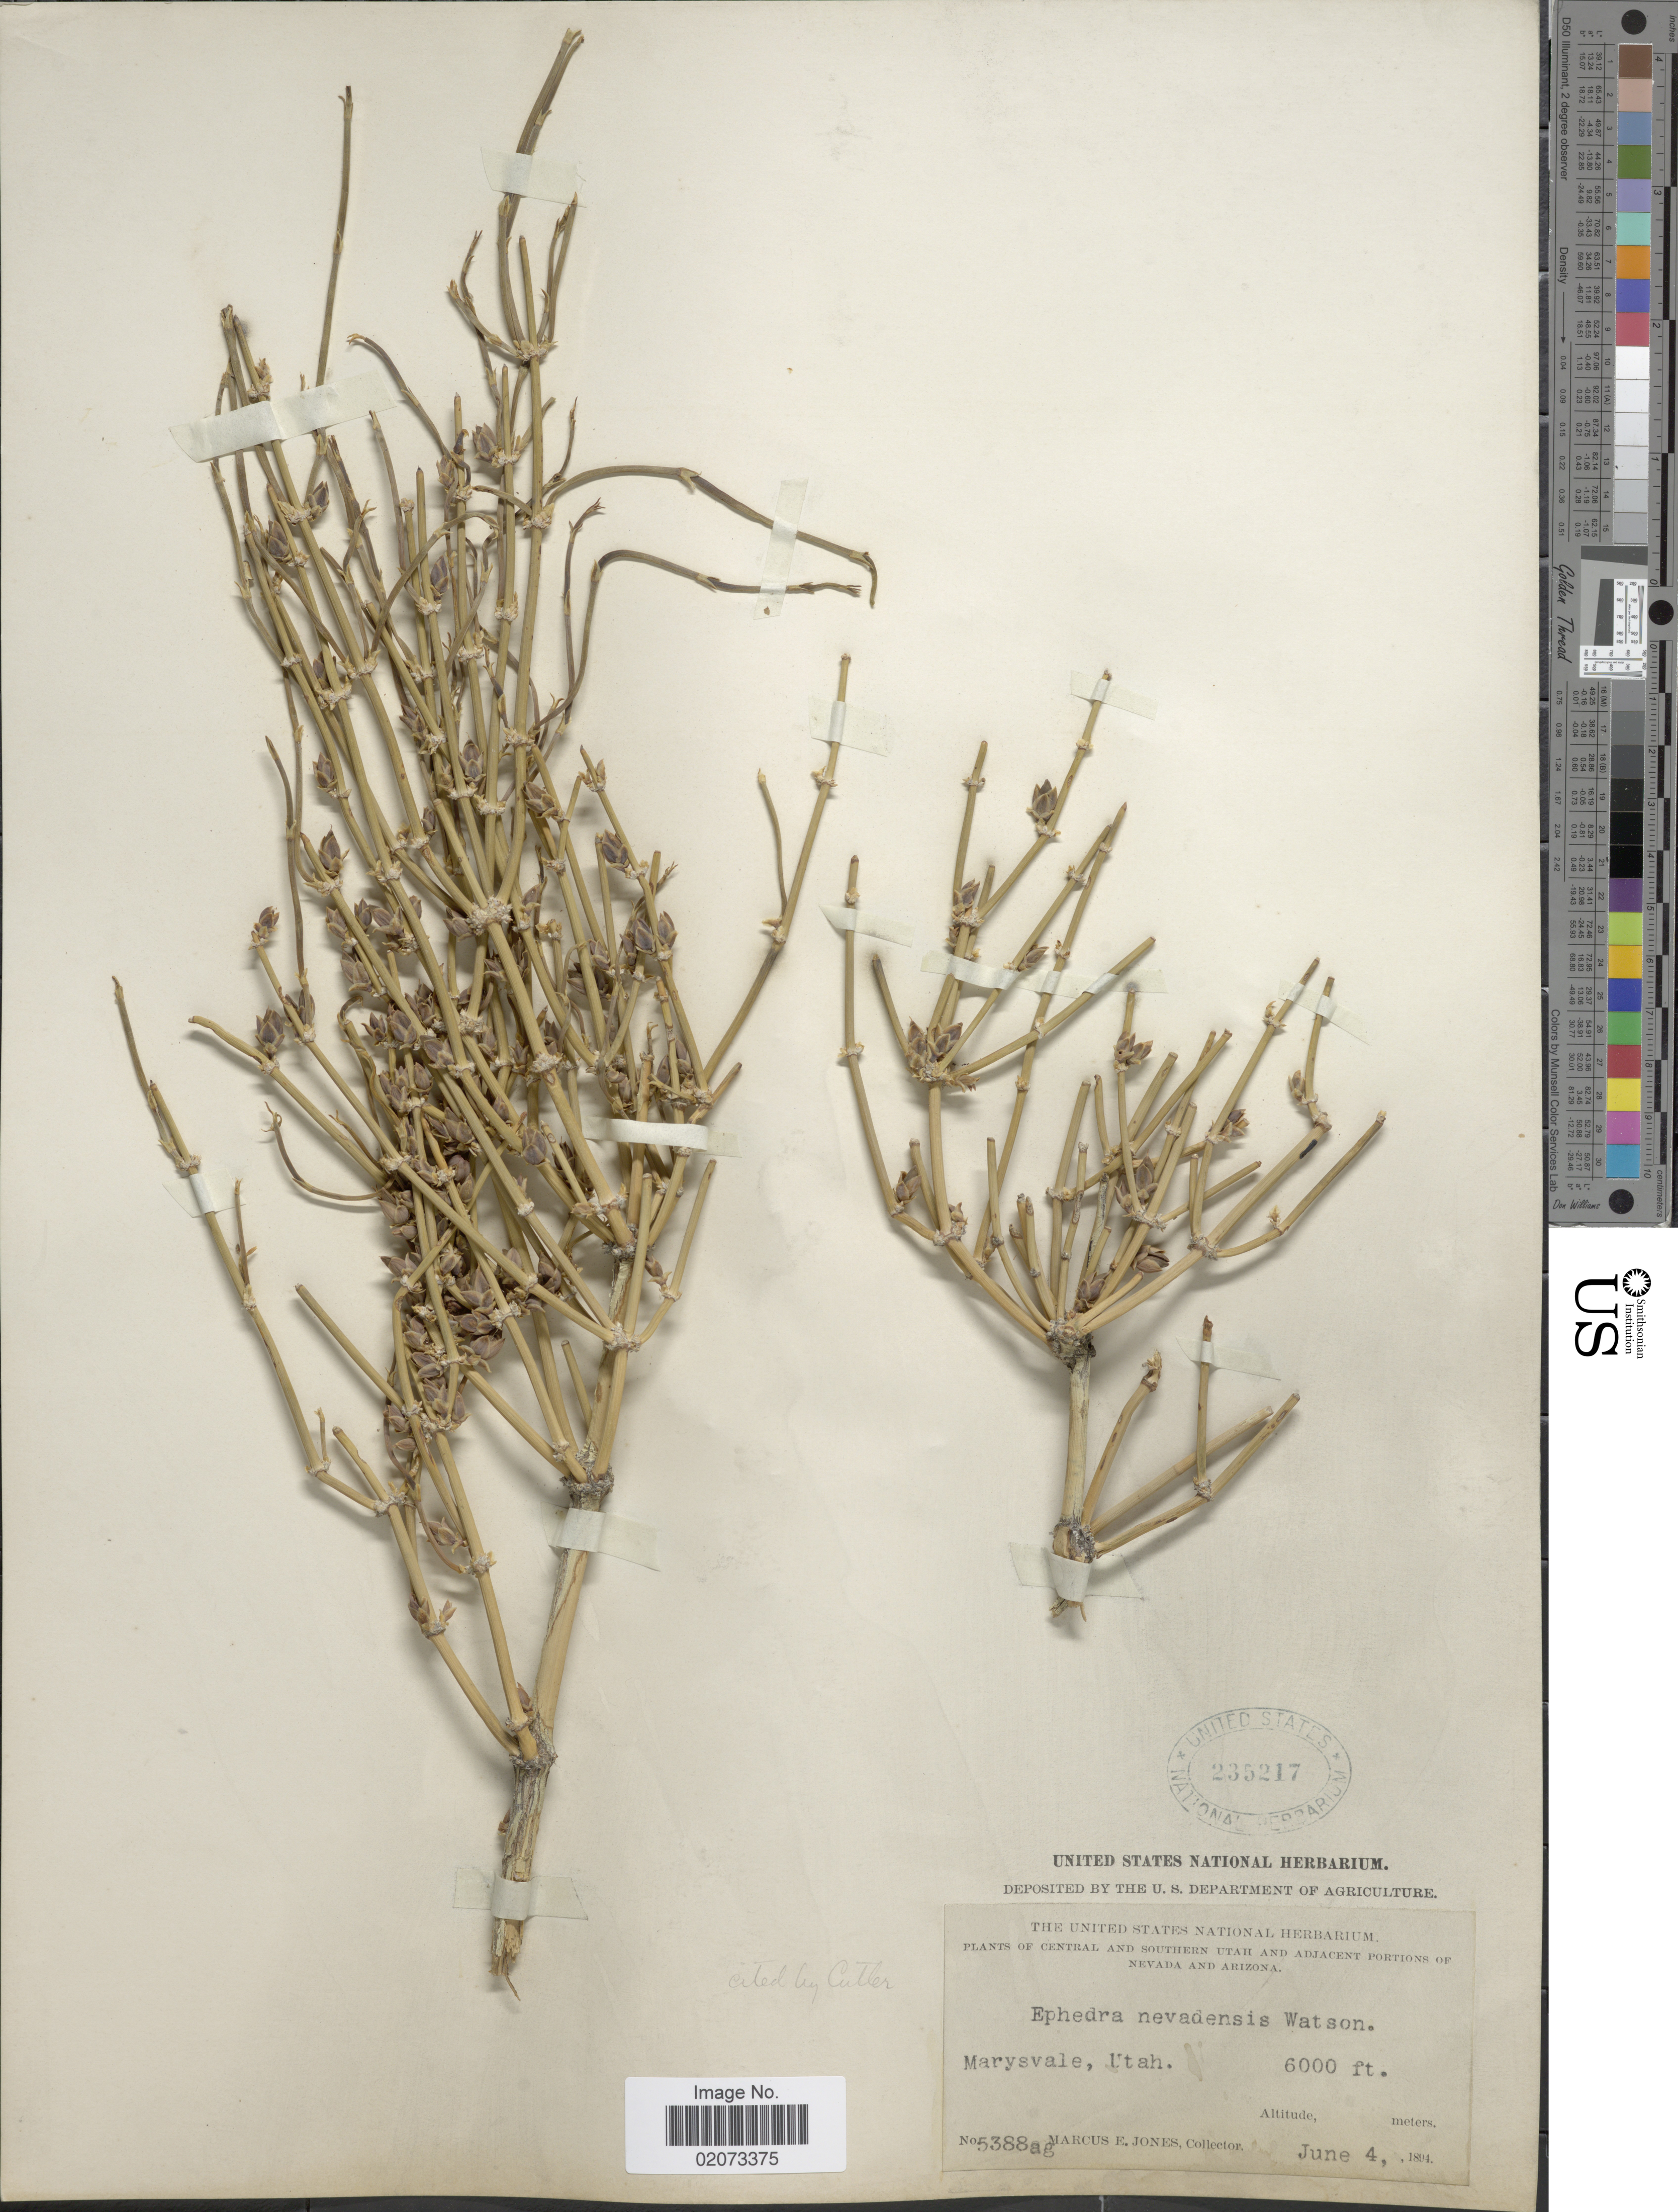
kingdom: Plantae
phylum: Tracheophyta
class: Gnetopsida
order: Ephedrales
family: Ephedraceae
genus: Ephedra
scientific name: Ephedra nevadensis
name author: S. Watson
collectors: M. E. Jones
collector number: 5388a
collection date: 1894-06-04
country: United States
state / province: Utah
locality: Marysvale, Utah.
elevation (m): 1829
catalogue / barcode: US 235217